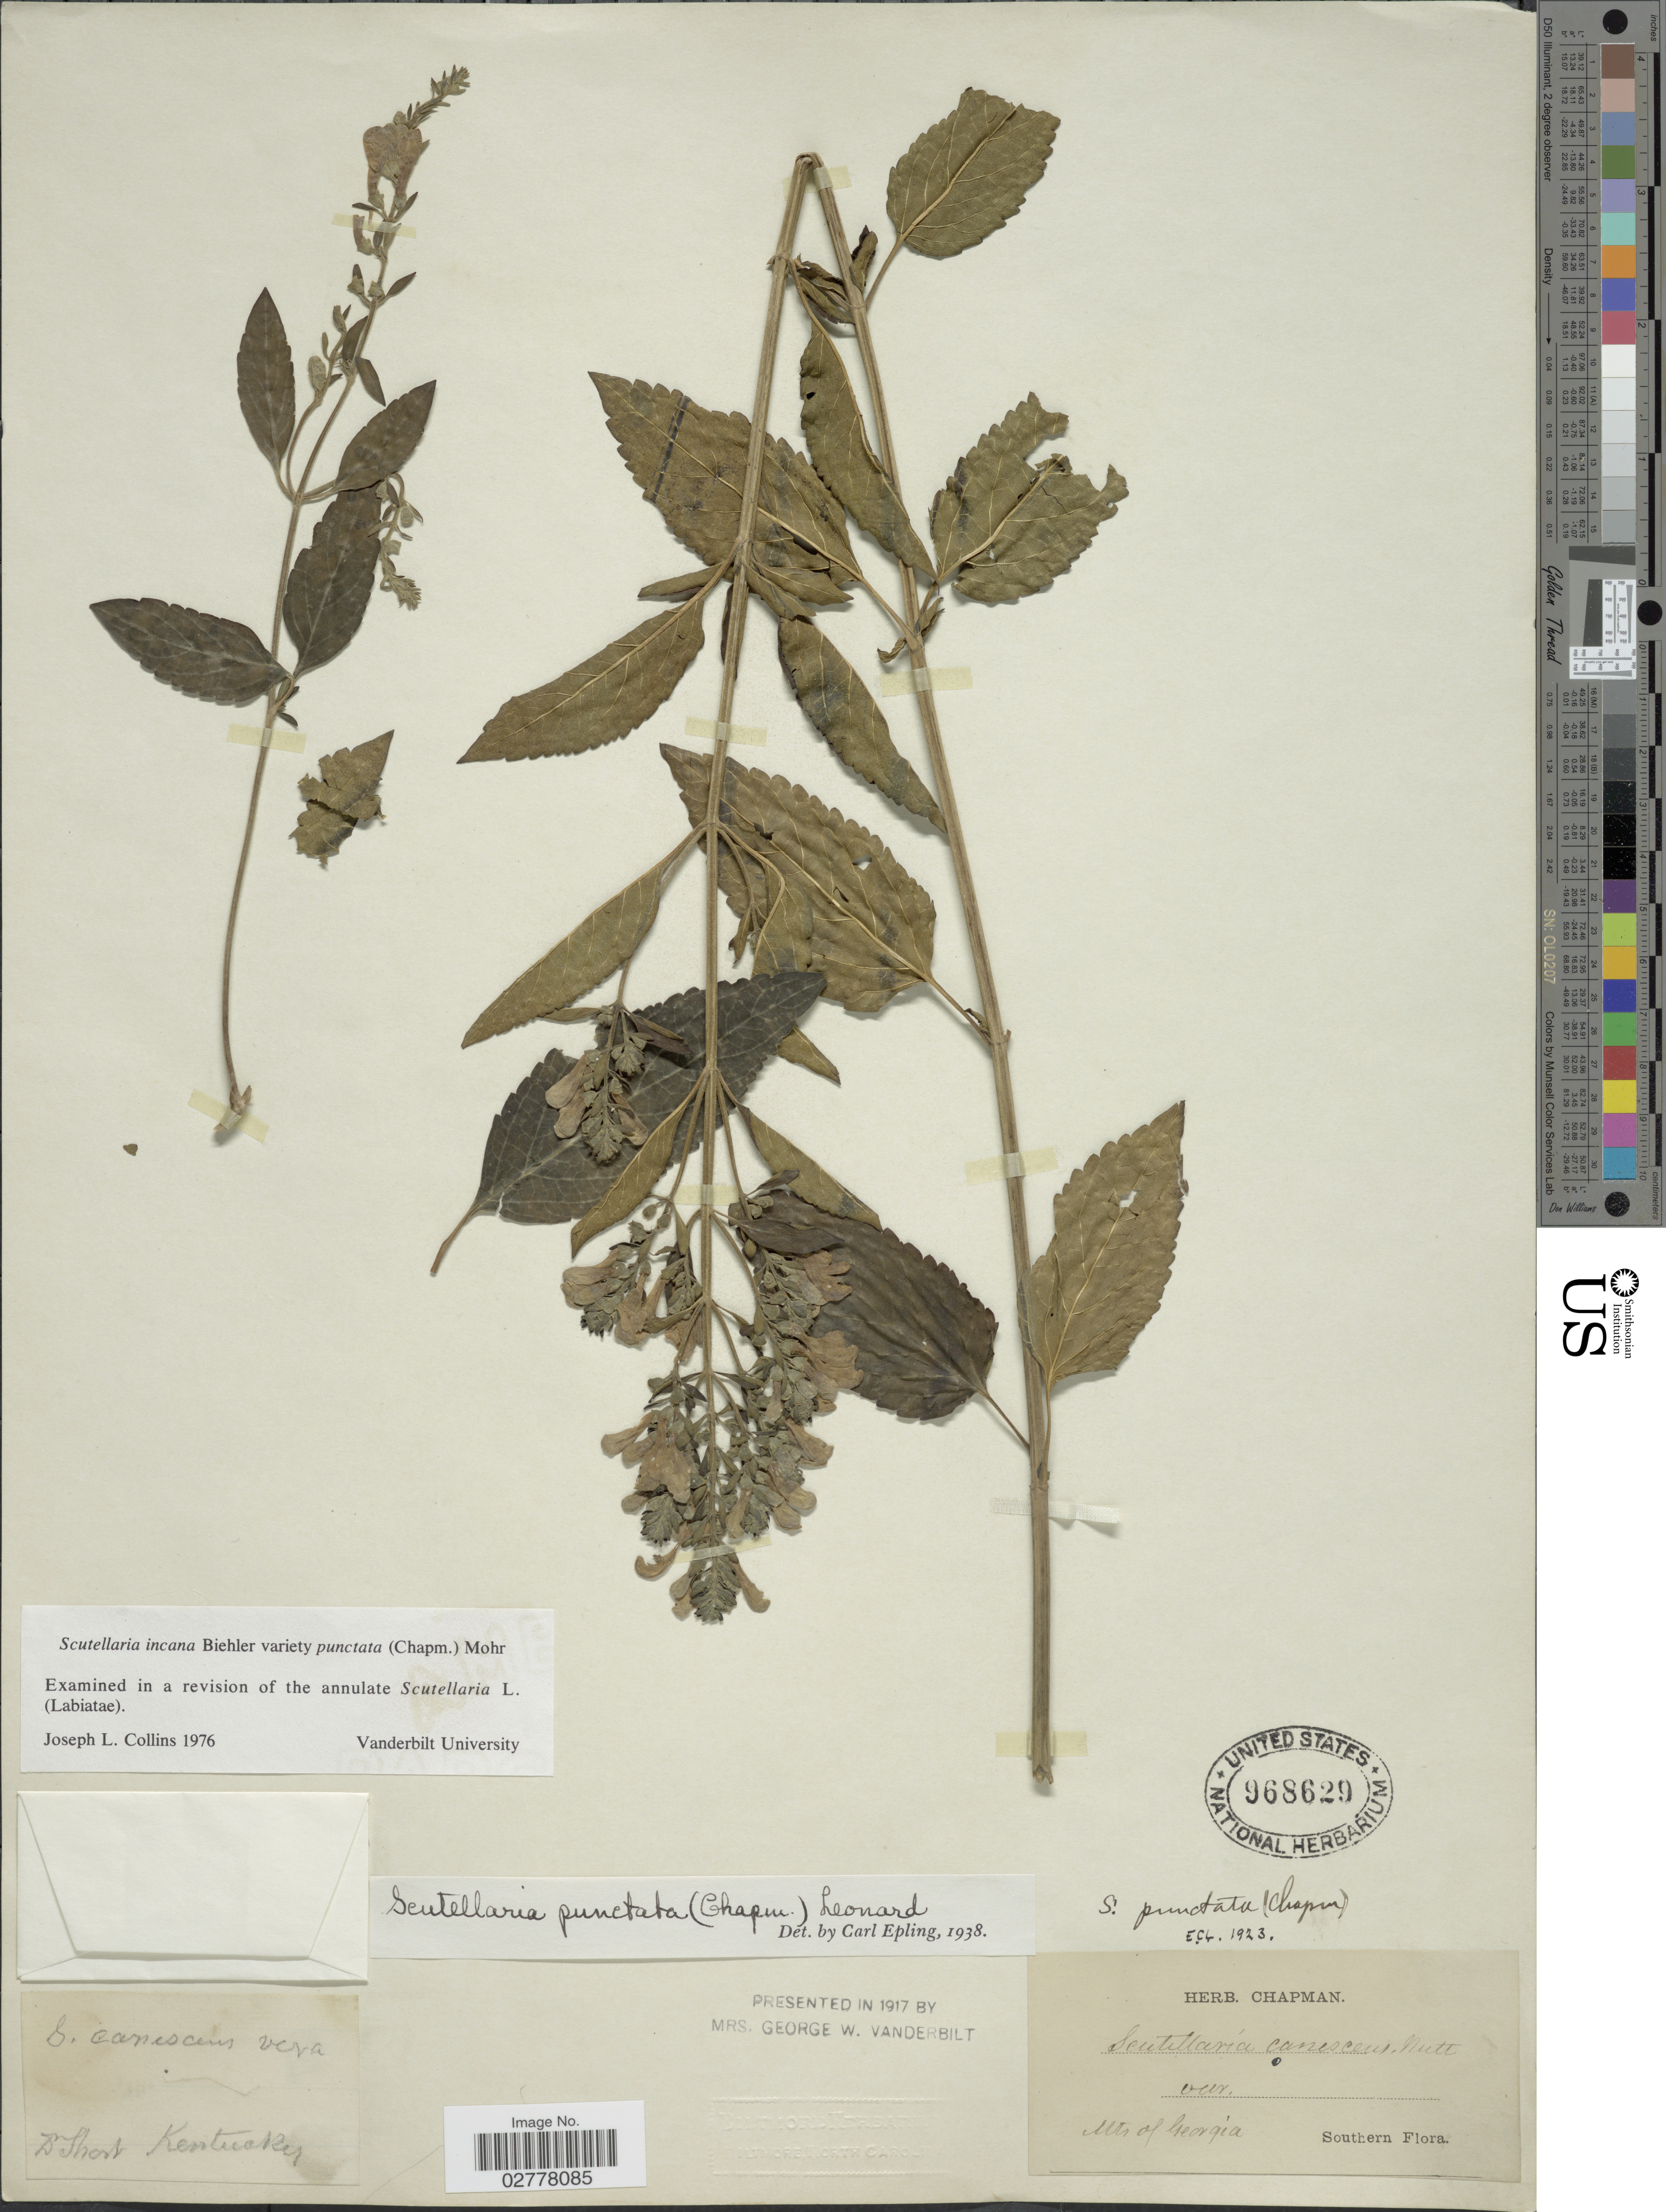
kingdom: Plantae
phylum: Tracheophyta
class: Magnoliopsida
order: Lamiales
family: Lamiaceae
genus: Scutellaria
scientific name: Scutellaria incana var. punctata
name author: (Chapm.) C. Mohr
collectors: ex herb. Chapman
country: United States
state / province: Georgia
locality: Mts. of Georgia. Southern.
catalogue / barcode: US 968629